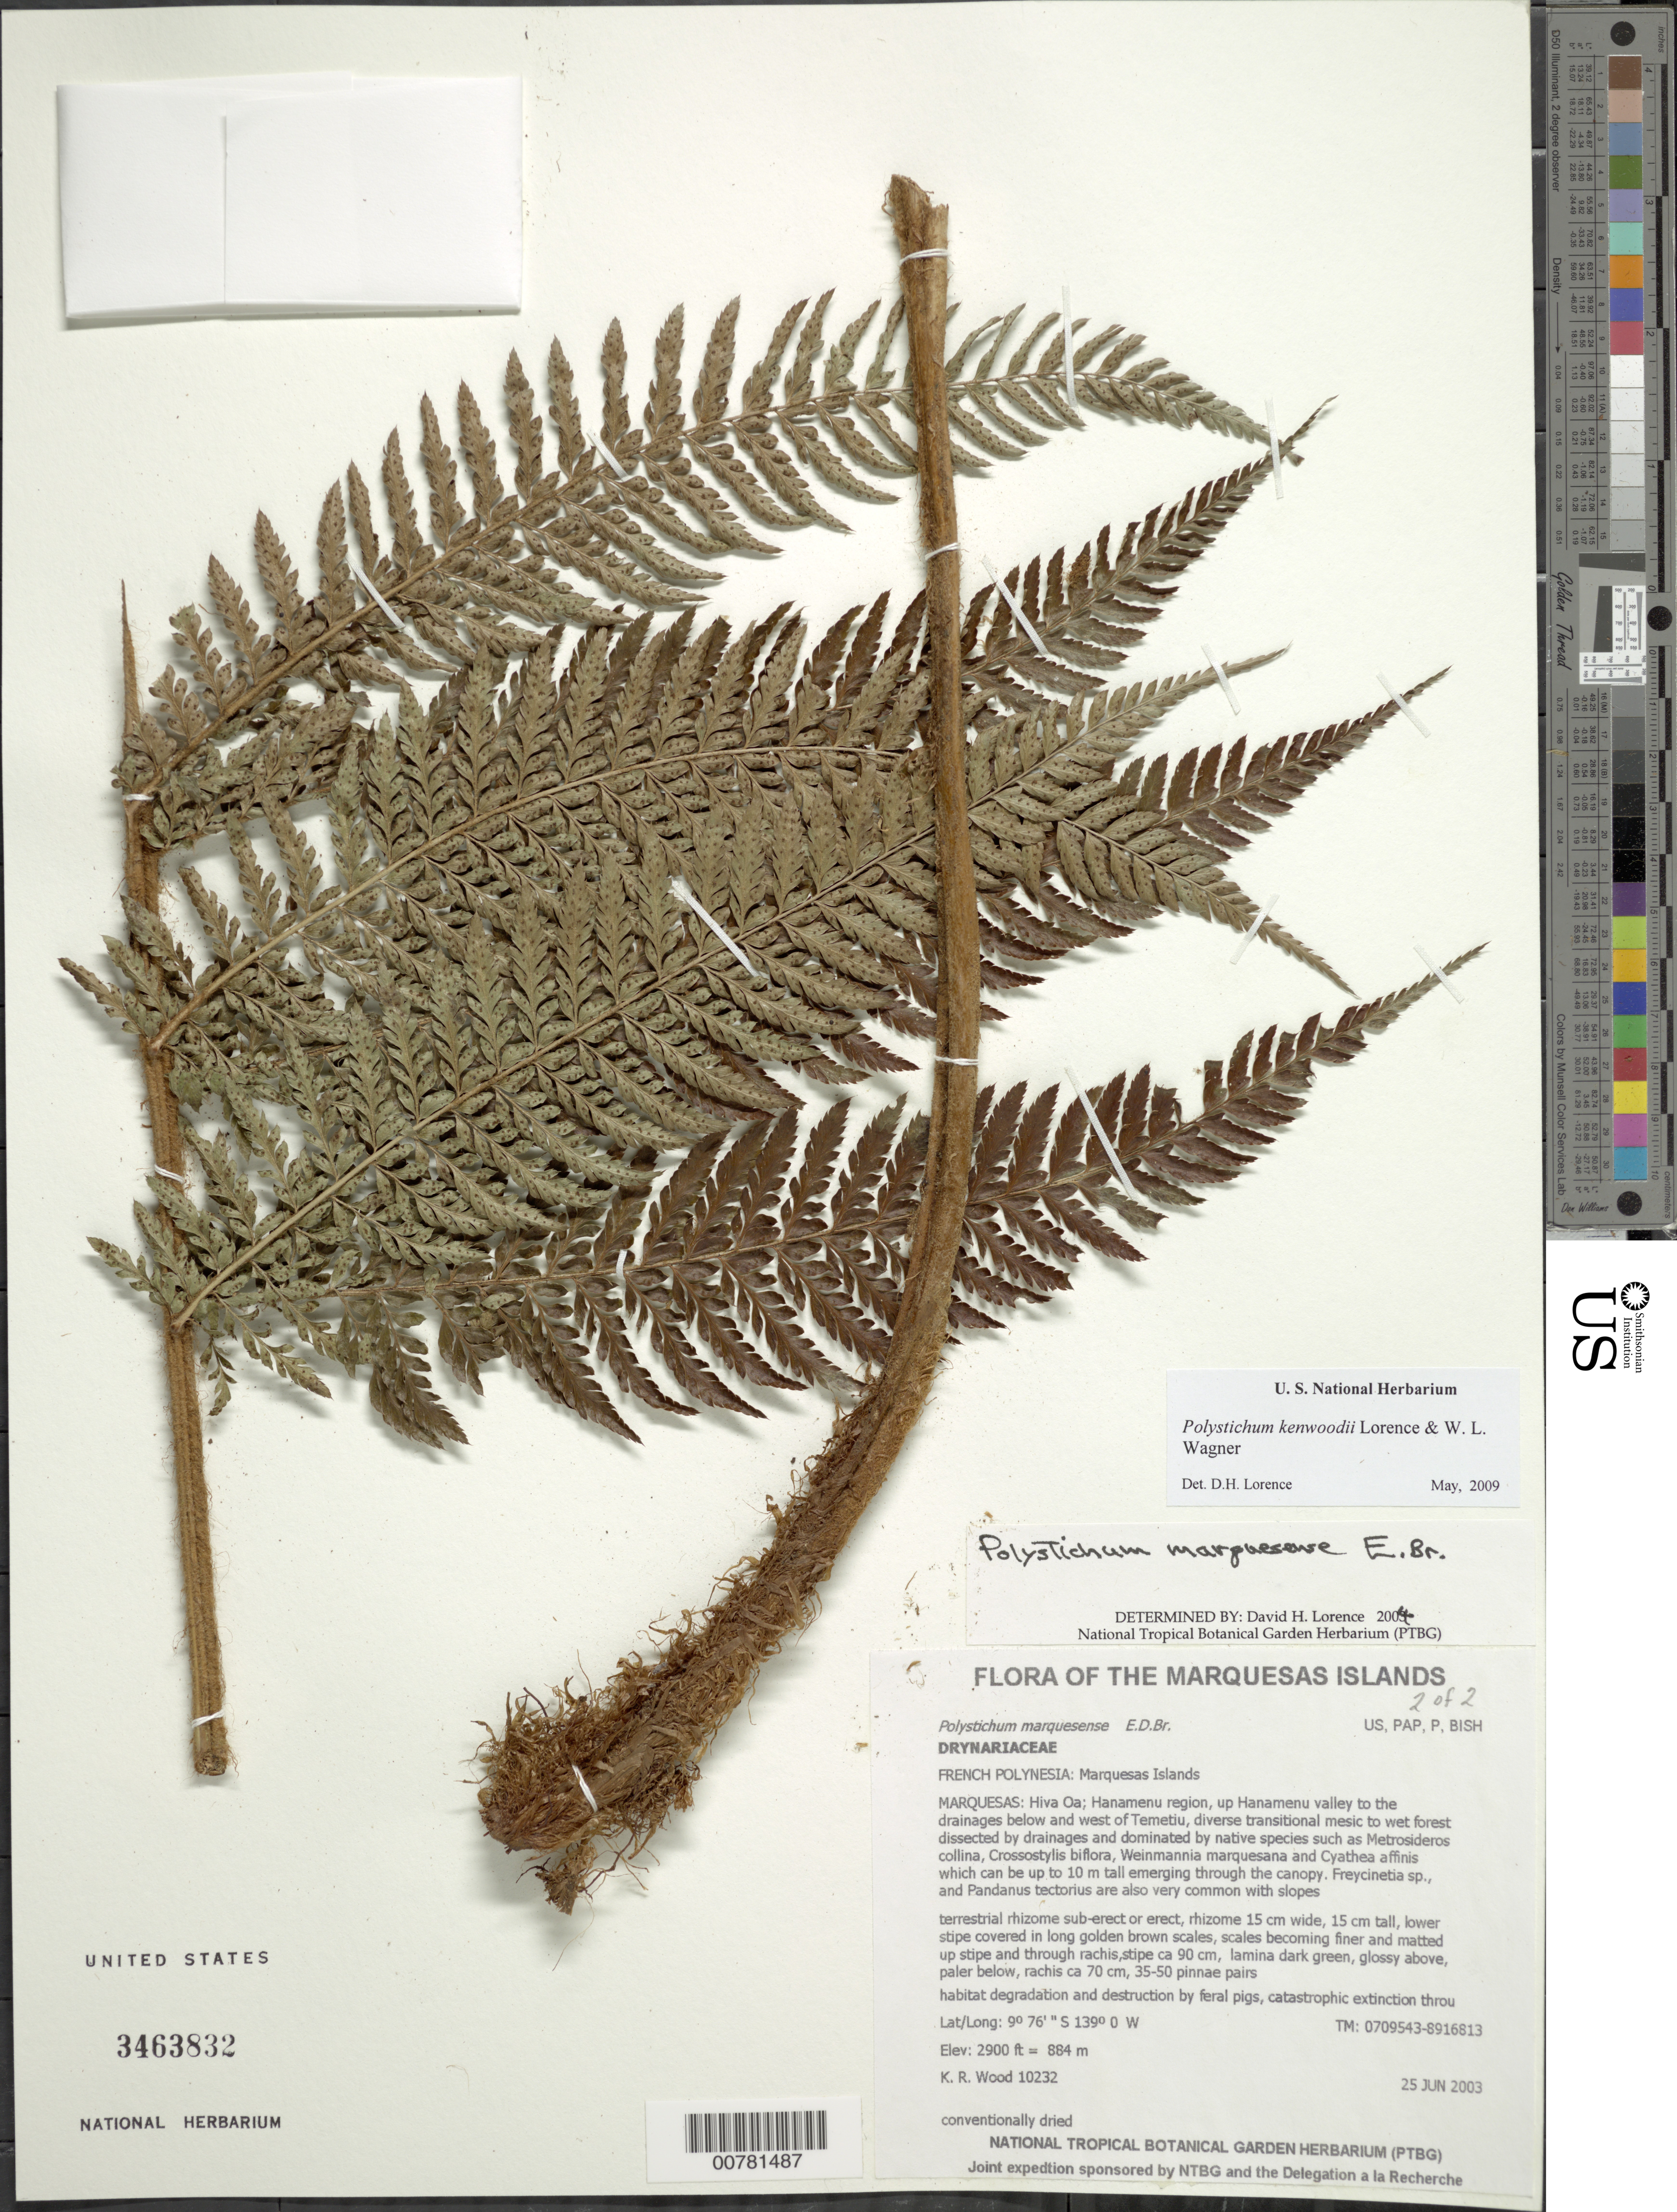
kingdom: Plantae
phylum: Tracheophyta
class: Polypodiopsida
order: Polypodiales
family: Dryopteridaceae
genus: Polystichum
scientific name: Polystichum kenwoodii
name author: Lorence & W.L. Wagner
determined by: Lorence, David H., (PTBG), National Tropical Botanical Garden (UNITED STATES)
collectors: K. R. Wood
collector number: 10232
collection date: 2003-06-25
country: French Polynesia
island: Hiva Oa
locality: Hanamenu region, up Hanamenu valley to the drainages below and west of Temetiu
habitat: Diverse transitional mesic to wet forest dissected by drainages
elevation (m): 884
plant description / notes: Habitat degradation and destruction by feral pigs, catastrophic extinction through environmental events, predation by rats that eat seeds, competition with non-native plant taxa such as, Ageratum conyzoides, Elephantopus mollis, Emilia fosbergii, Hyptis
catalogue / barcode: US 3463832